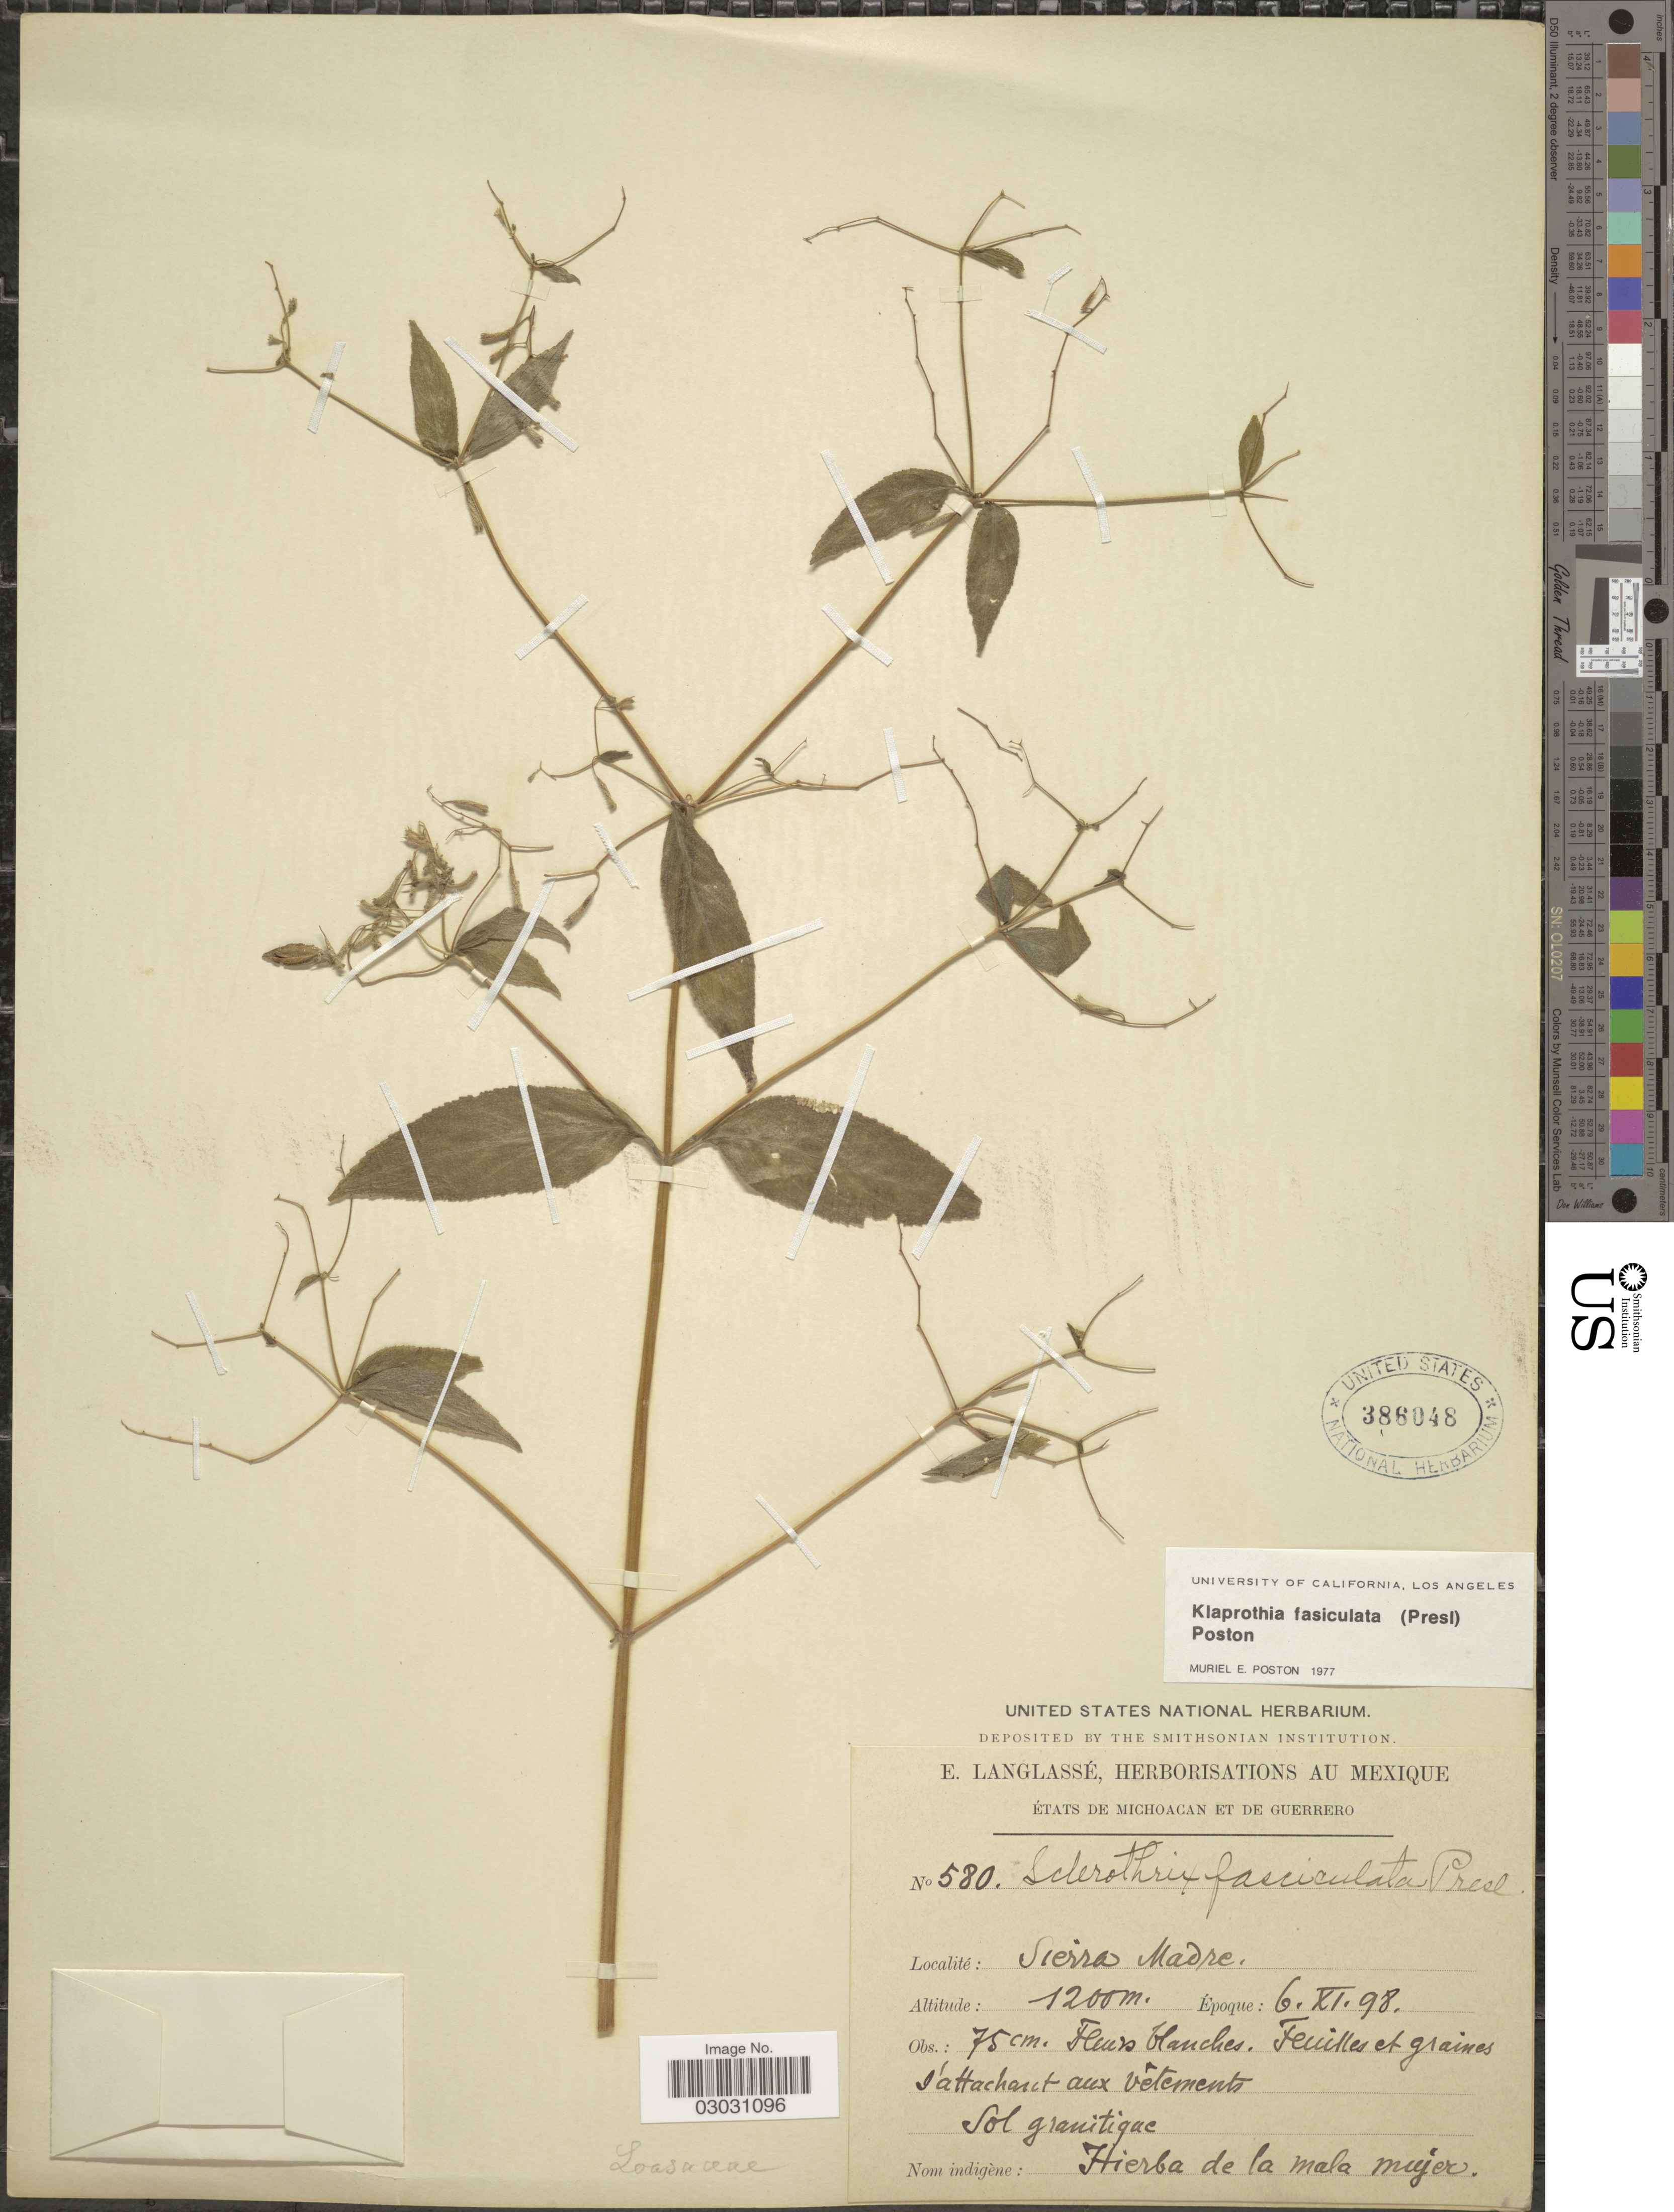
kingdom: Plantae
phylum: Tracheophyta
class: Magnoliopsida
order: Cornales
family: Loasaceae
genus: Klaprothia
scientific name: Klaprothia fasciculata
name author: (C. Presl) Poston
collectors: E. Langlassé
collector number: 580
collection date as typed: Transcribed d/m/y: 6/11/98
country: Mexico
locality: États De Michoacan Et De Guerrero, Sierra Madre.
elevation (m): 1200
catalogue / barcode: US 386048